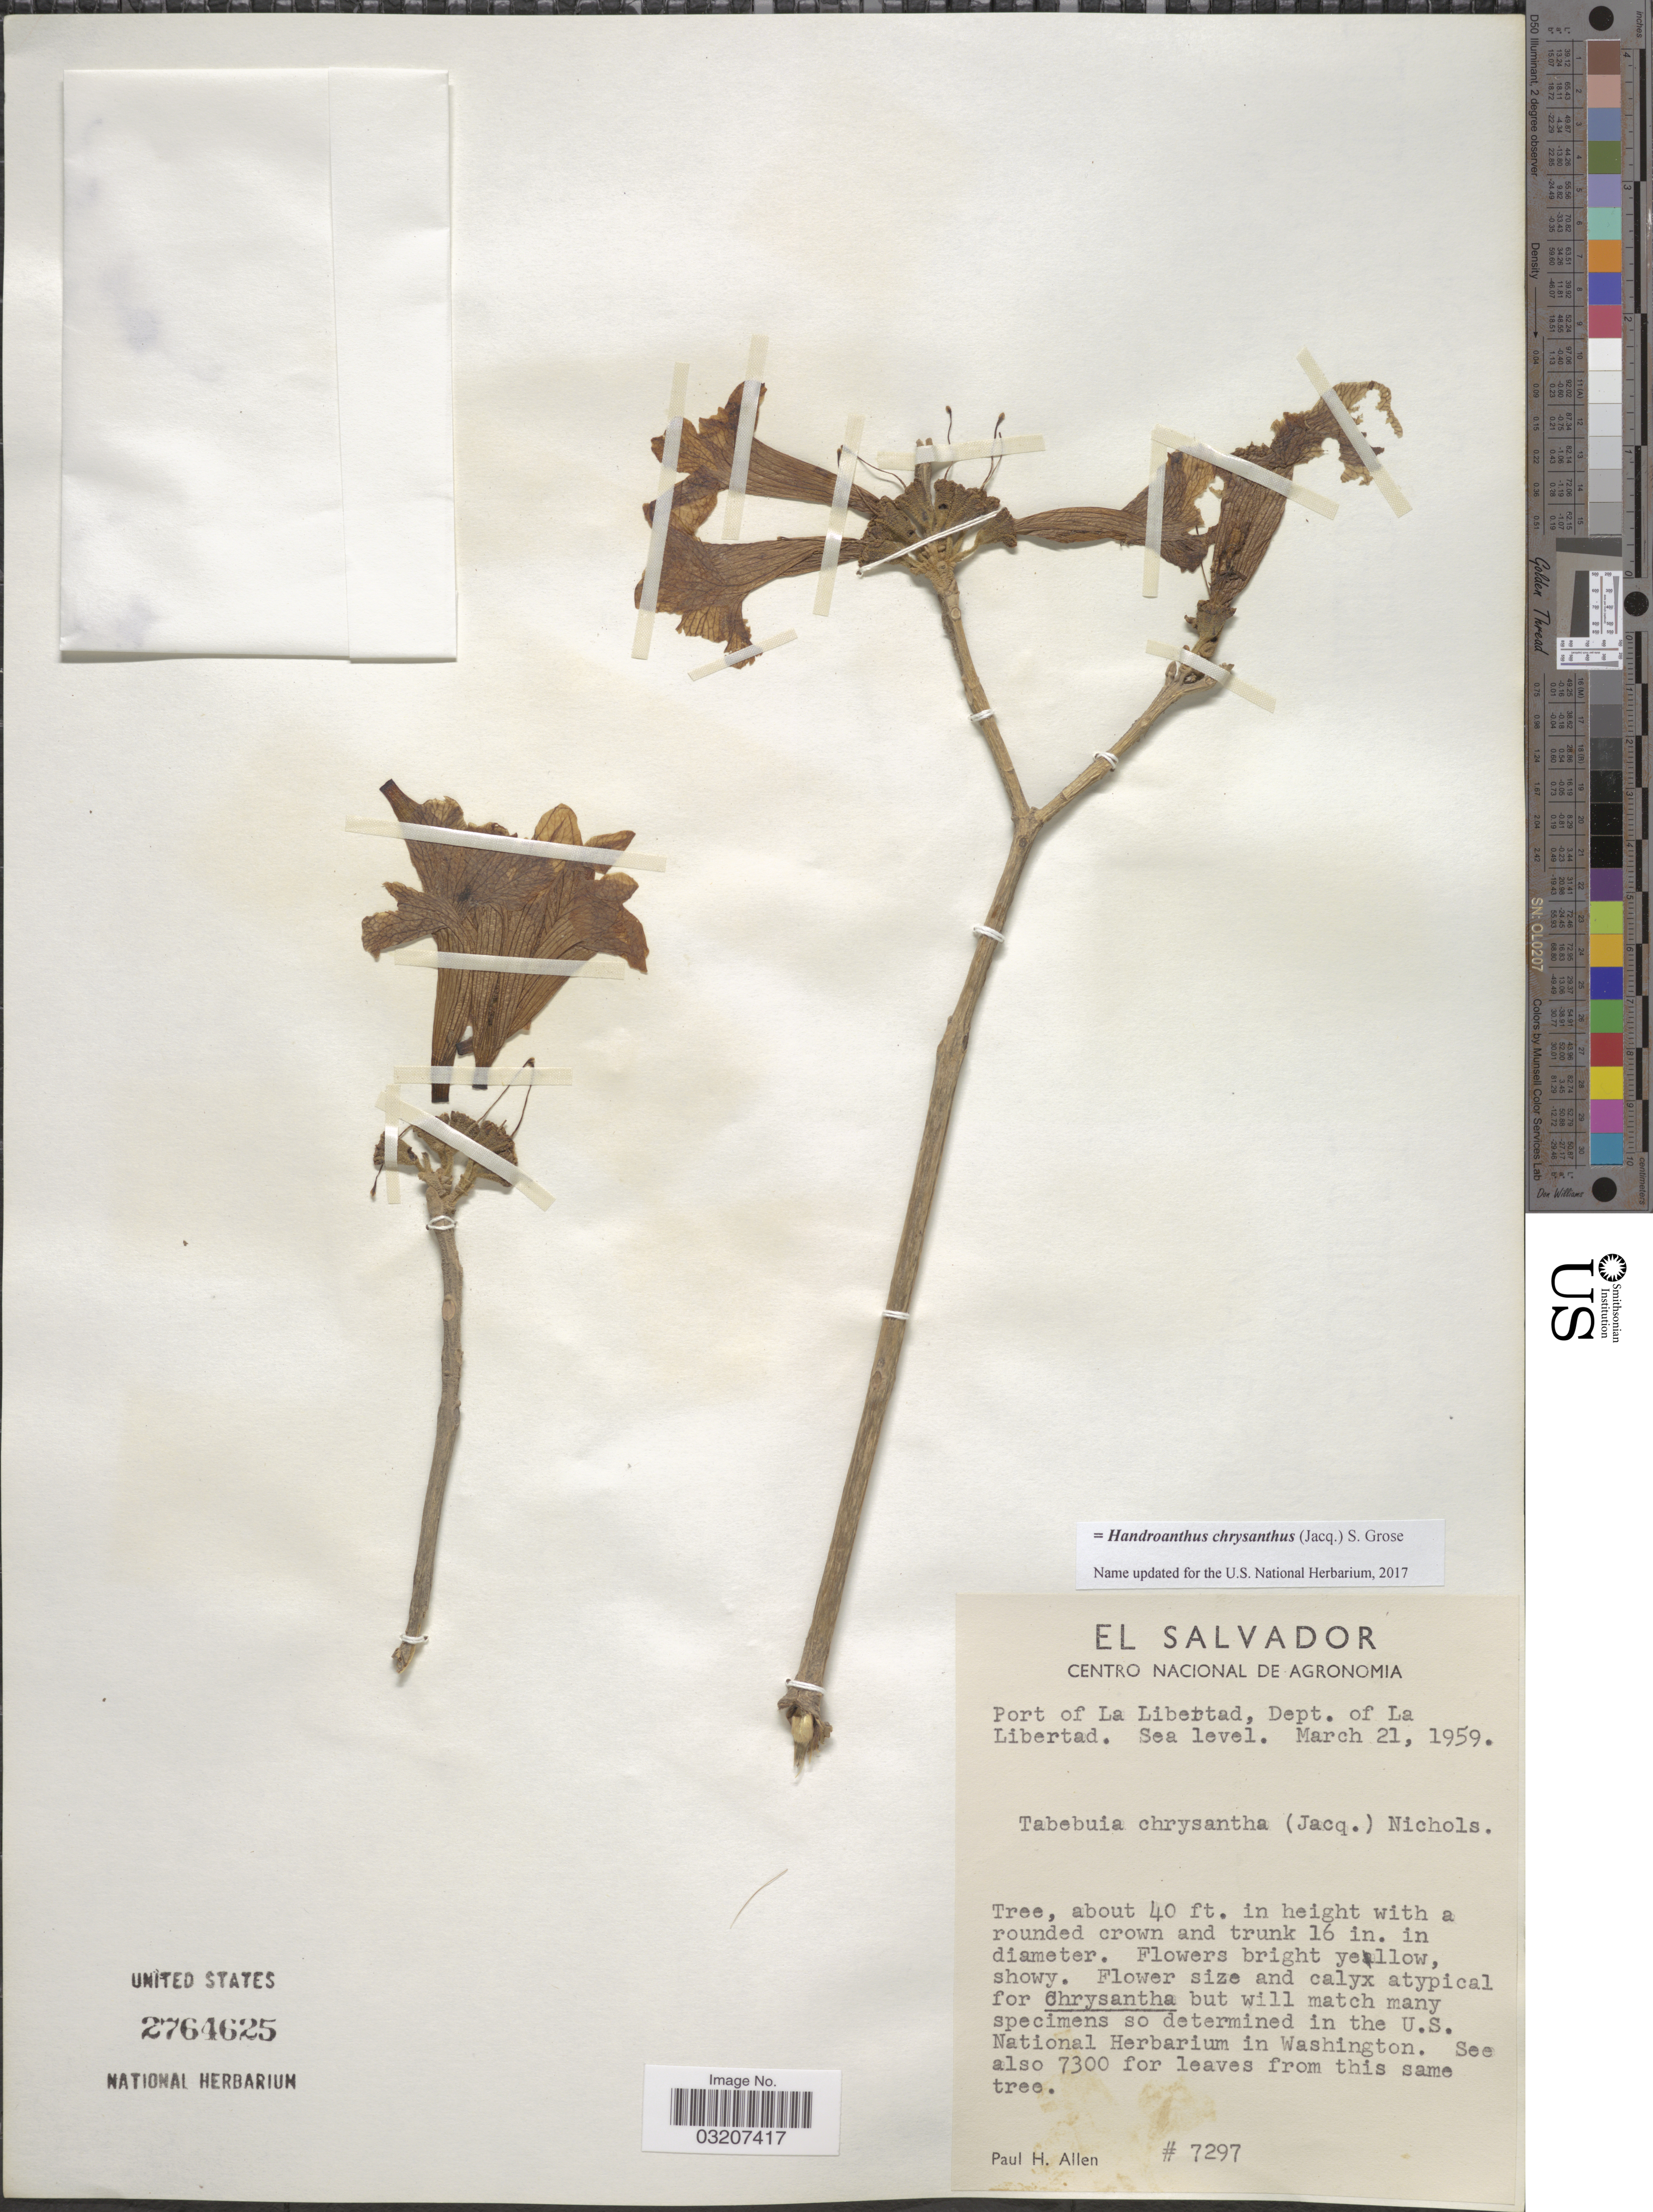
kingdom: Plantae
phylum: Tracheophyta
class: Magnoliopsida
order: Lamiales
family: Bignoniaceae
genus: Handroanthus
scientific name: Handroanthus chrysanthus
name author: (Jacq.) S.O. Grose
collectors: P. H. Allen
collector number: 7297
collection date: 1959-03-21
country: El Salvador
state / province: La Libertad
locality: Port of La Libertad, Dept. of La Libertad.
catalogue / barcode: US 2764625